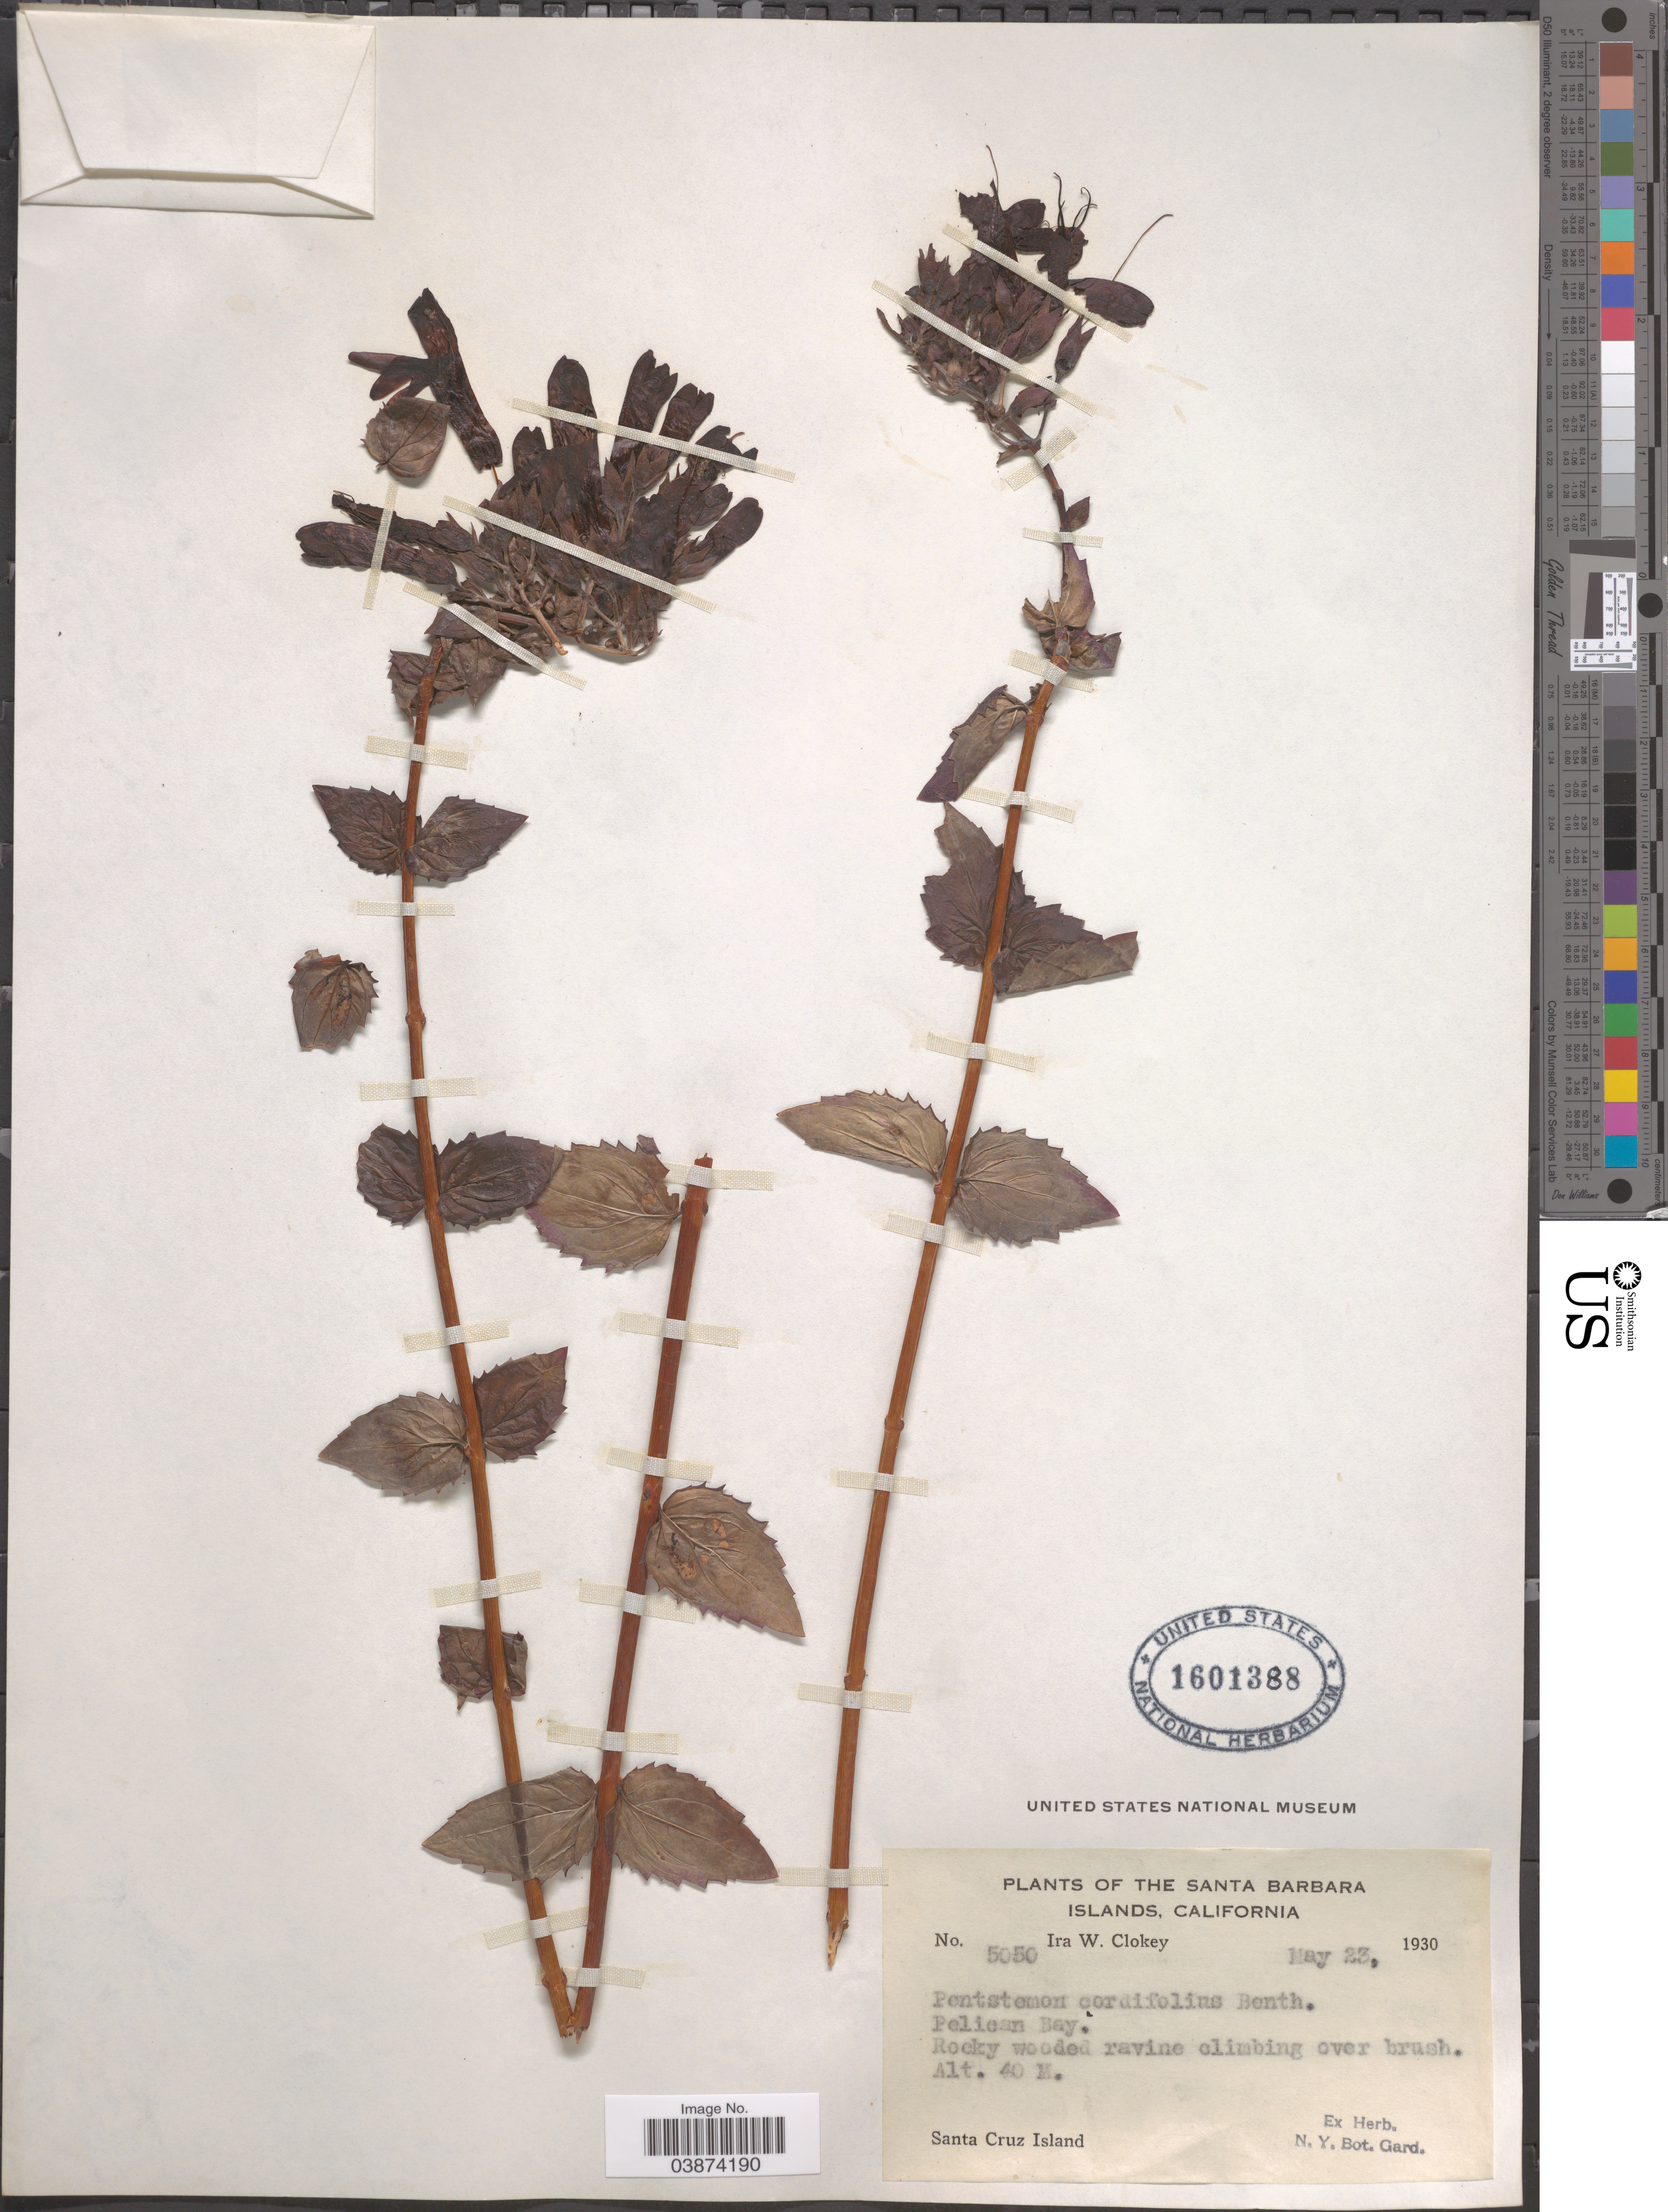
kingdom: Plantae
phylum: Tracheophyta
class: Magnoliopsida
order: Lamiales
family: Plantaginaceae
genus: Penstemon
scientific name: Penstemon cordifolius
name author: Benth.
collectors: I. W. Clokey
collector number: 5050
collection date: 1930-05-23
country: United States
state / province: California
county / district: Santa Barbara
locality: Santa Barbara Islands. Pelican Bay. Santa Cruz Island.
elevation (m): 40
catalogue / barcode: US 1601388